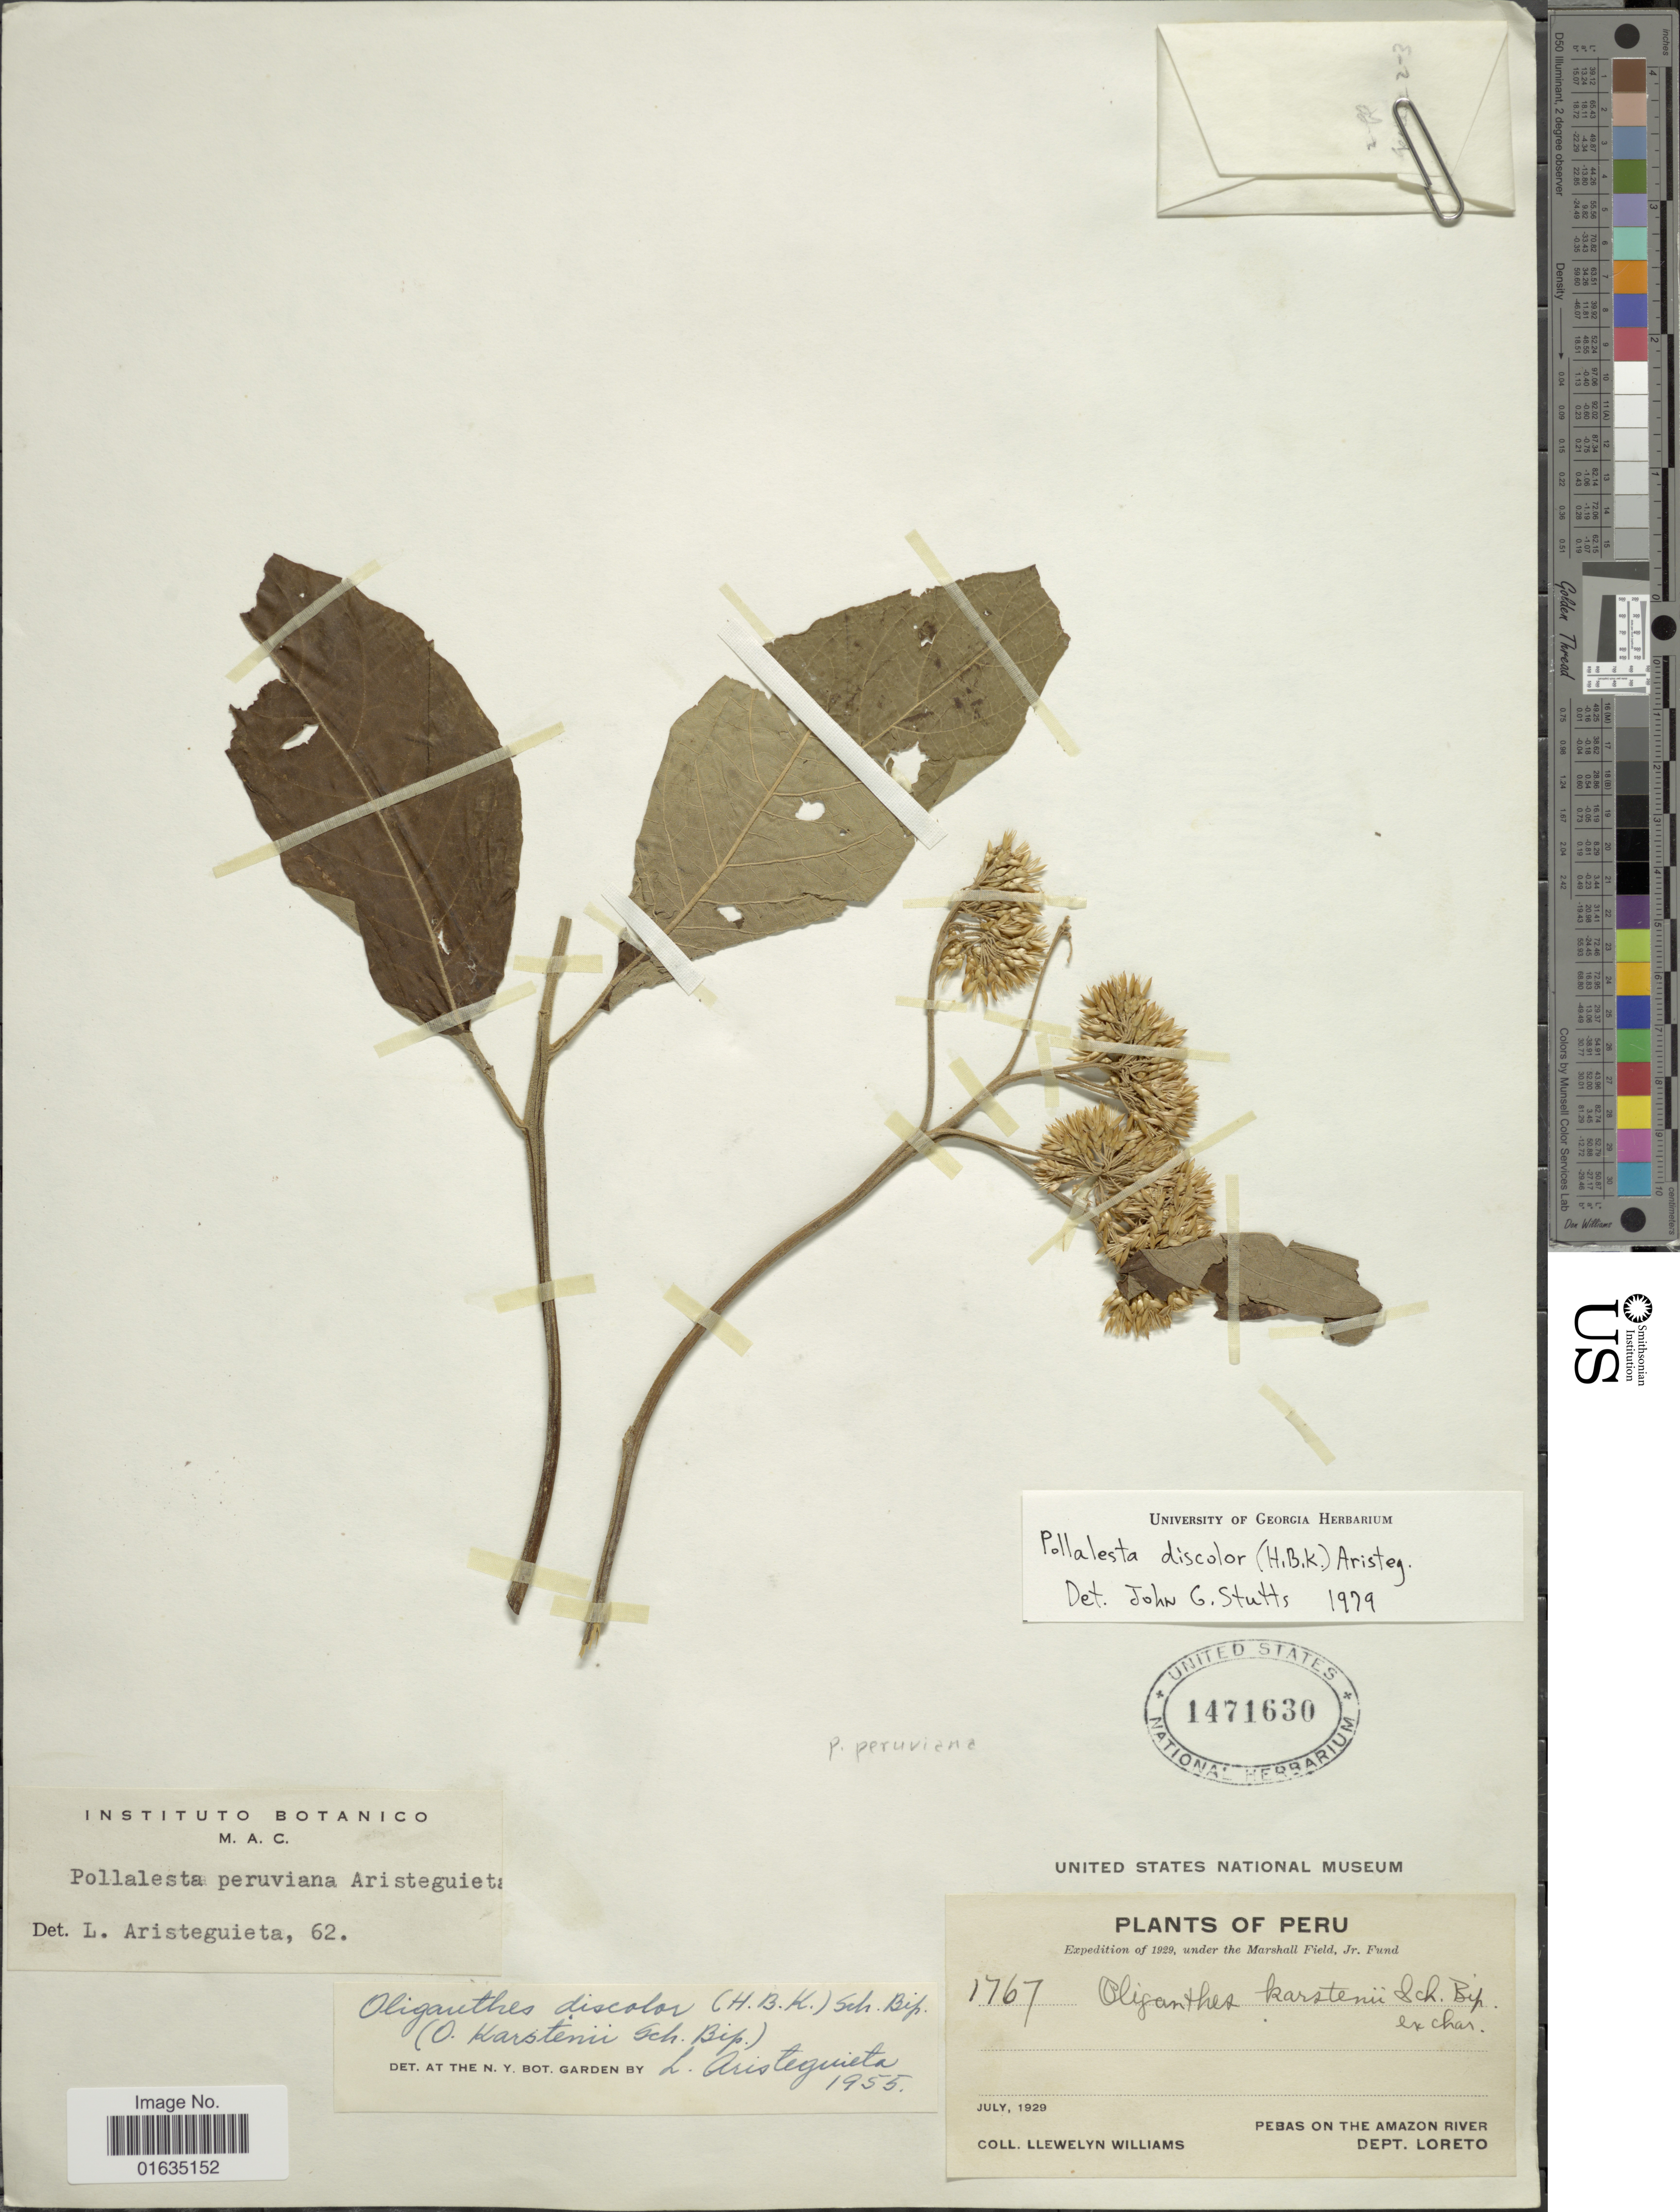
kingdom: Plantae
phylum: Tracheophyta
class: Magnoliopsida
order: Asterales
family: Asteraceae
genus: Pollalesta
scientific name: Pollalesta discolor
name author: (Kunth) Aristeg.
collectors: Ll. Williams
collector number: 1767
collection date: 1929-07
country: Peru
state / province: Loreto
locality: Pebas on the Amazon River, Dept. Loreto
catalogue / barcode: US 1471630